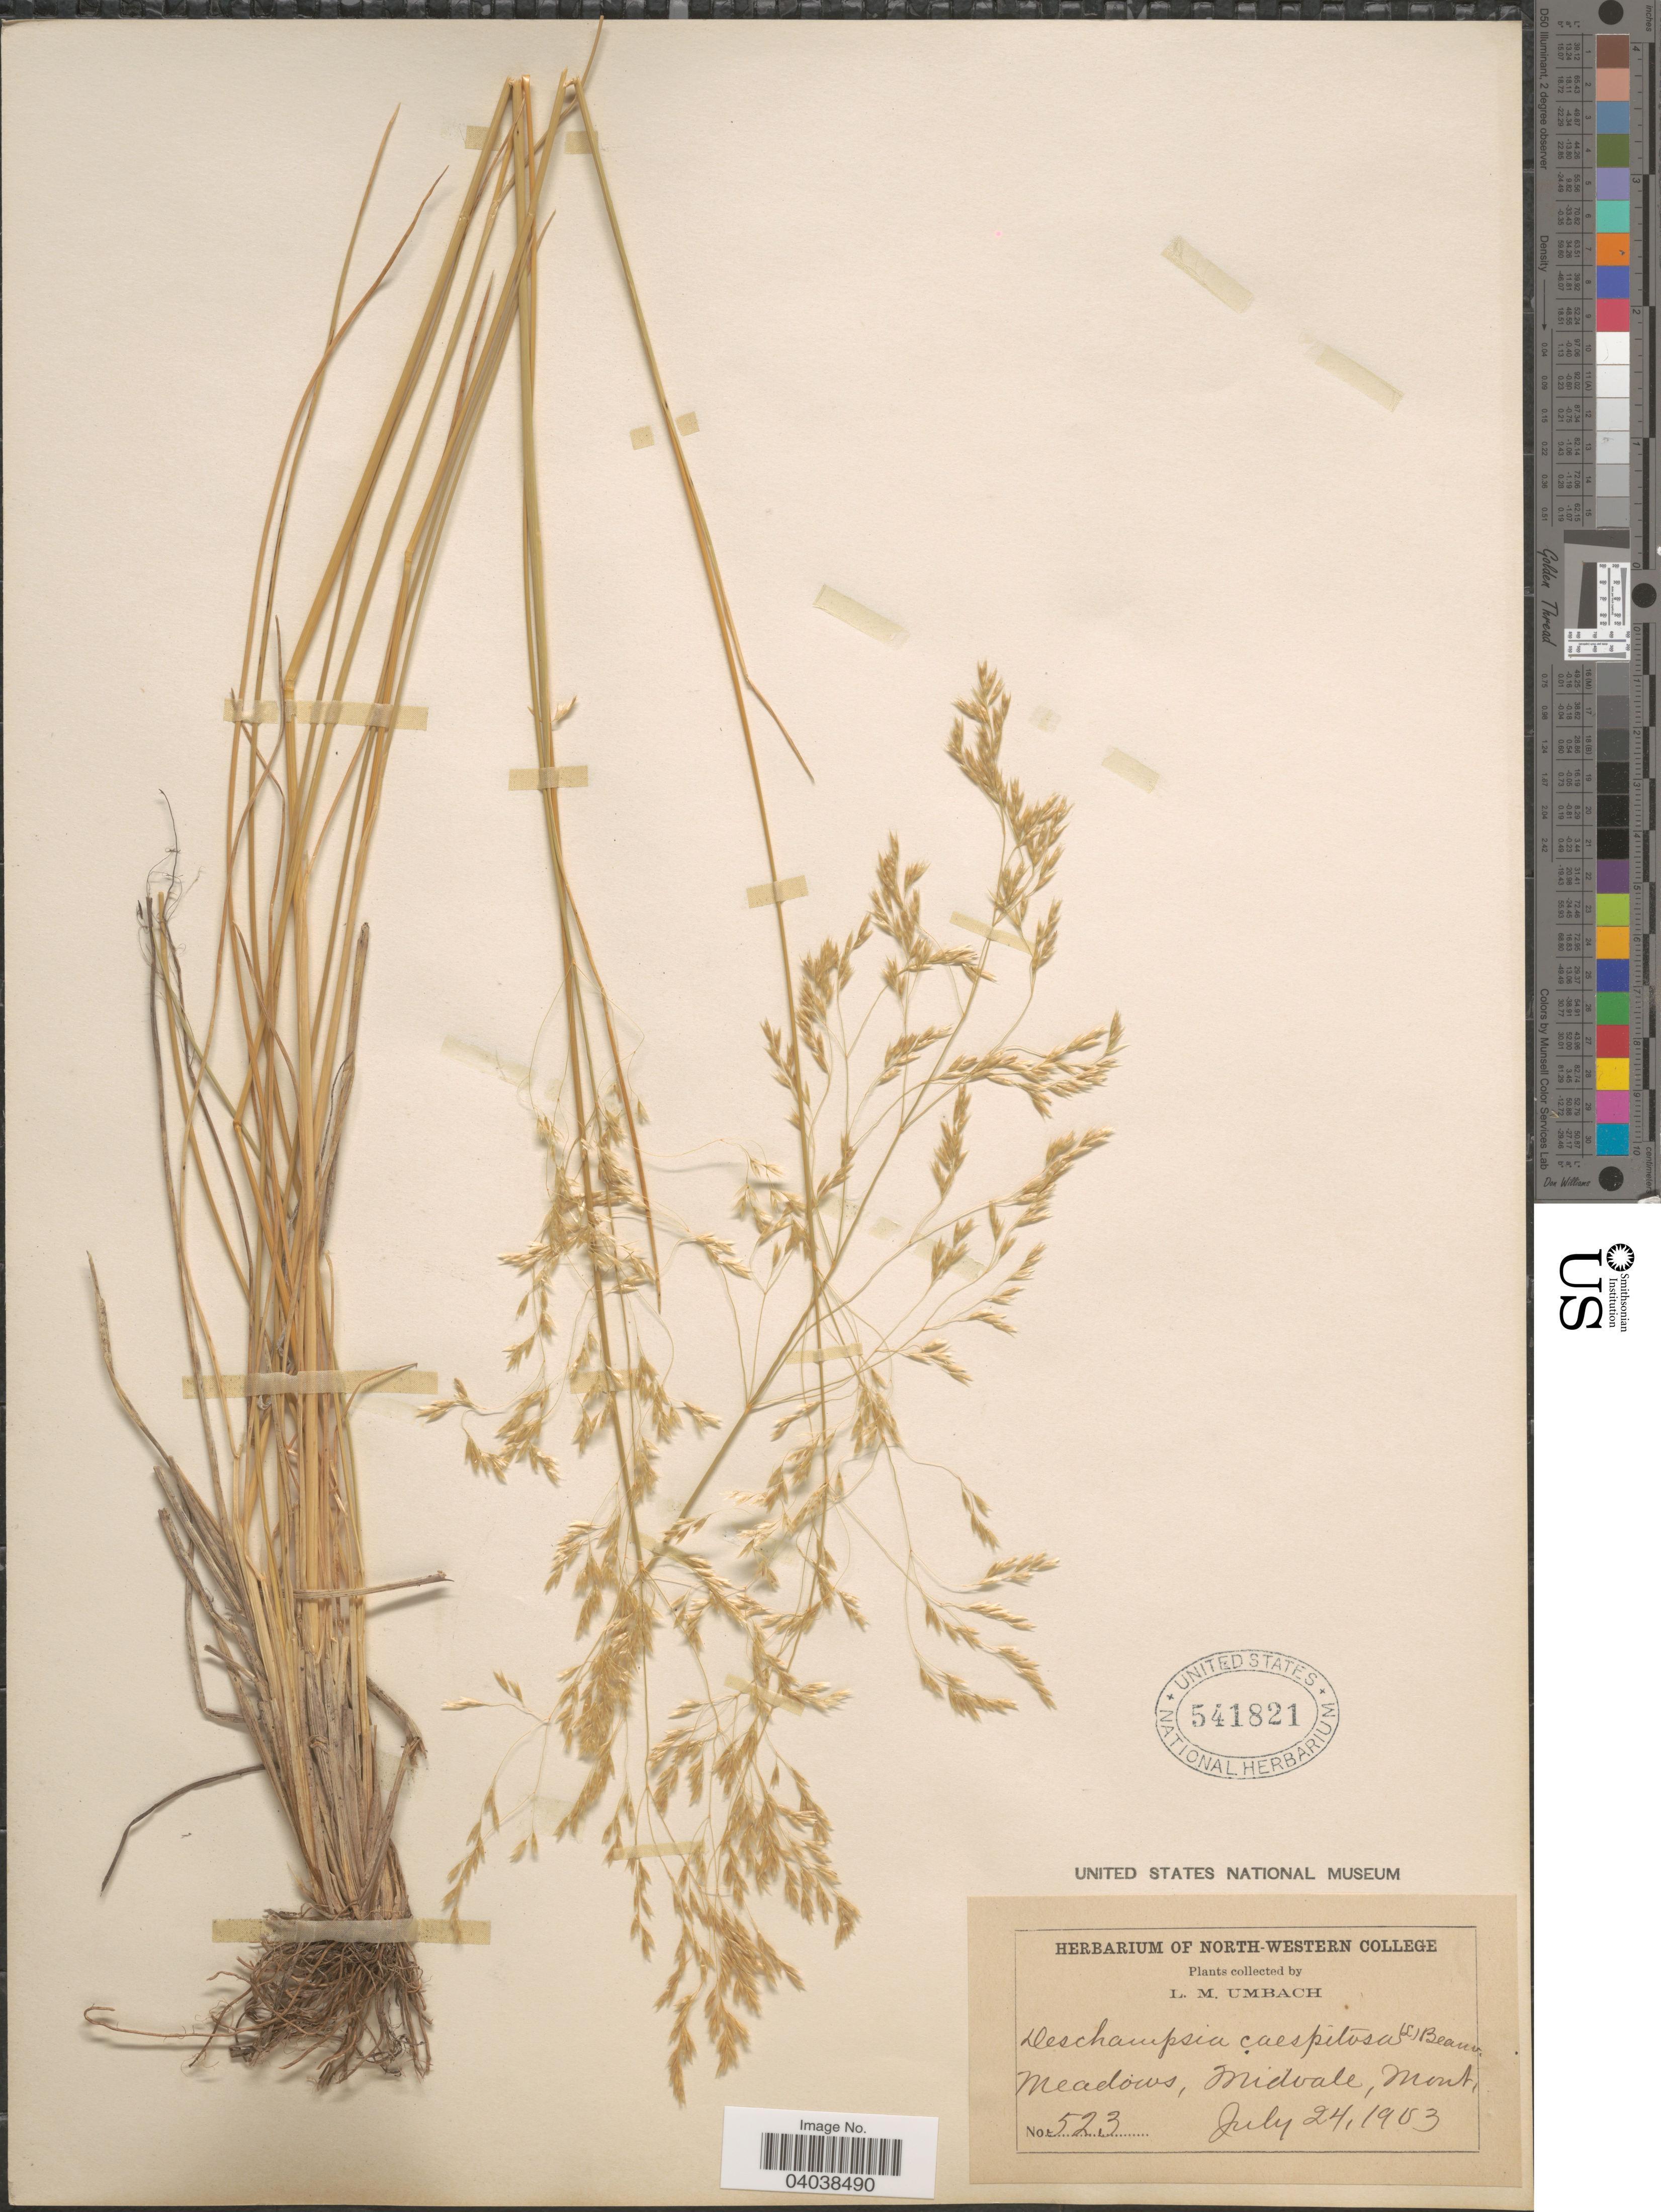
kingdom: Plantae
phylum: Tracheophyta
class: Liliopsida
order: Poales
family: Poaceae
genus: Deschampsia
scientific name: Deschampsia cespitosa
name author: (L.) P. Beauv.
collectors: L. M. Umbach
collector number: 523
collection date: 1903-07-24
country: United States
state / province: Montana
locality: Meadows, Midvale.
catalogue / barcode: US 541821